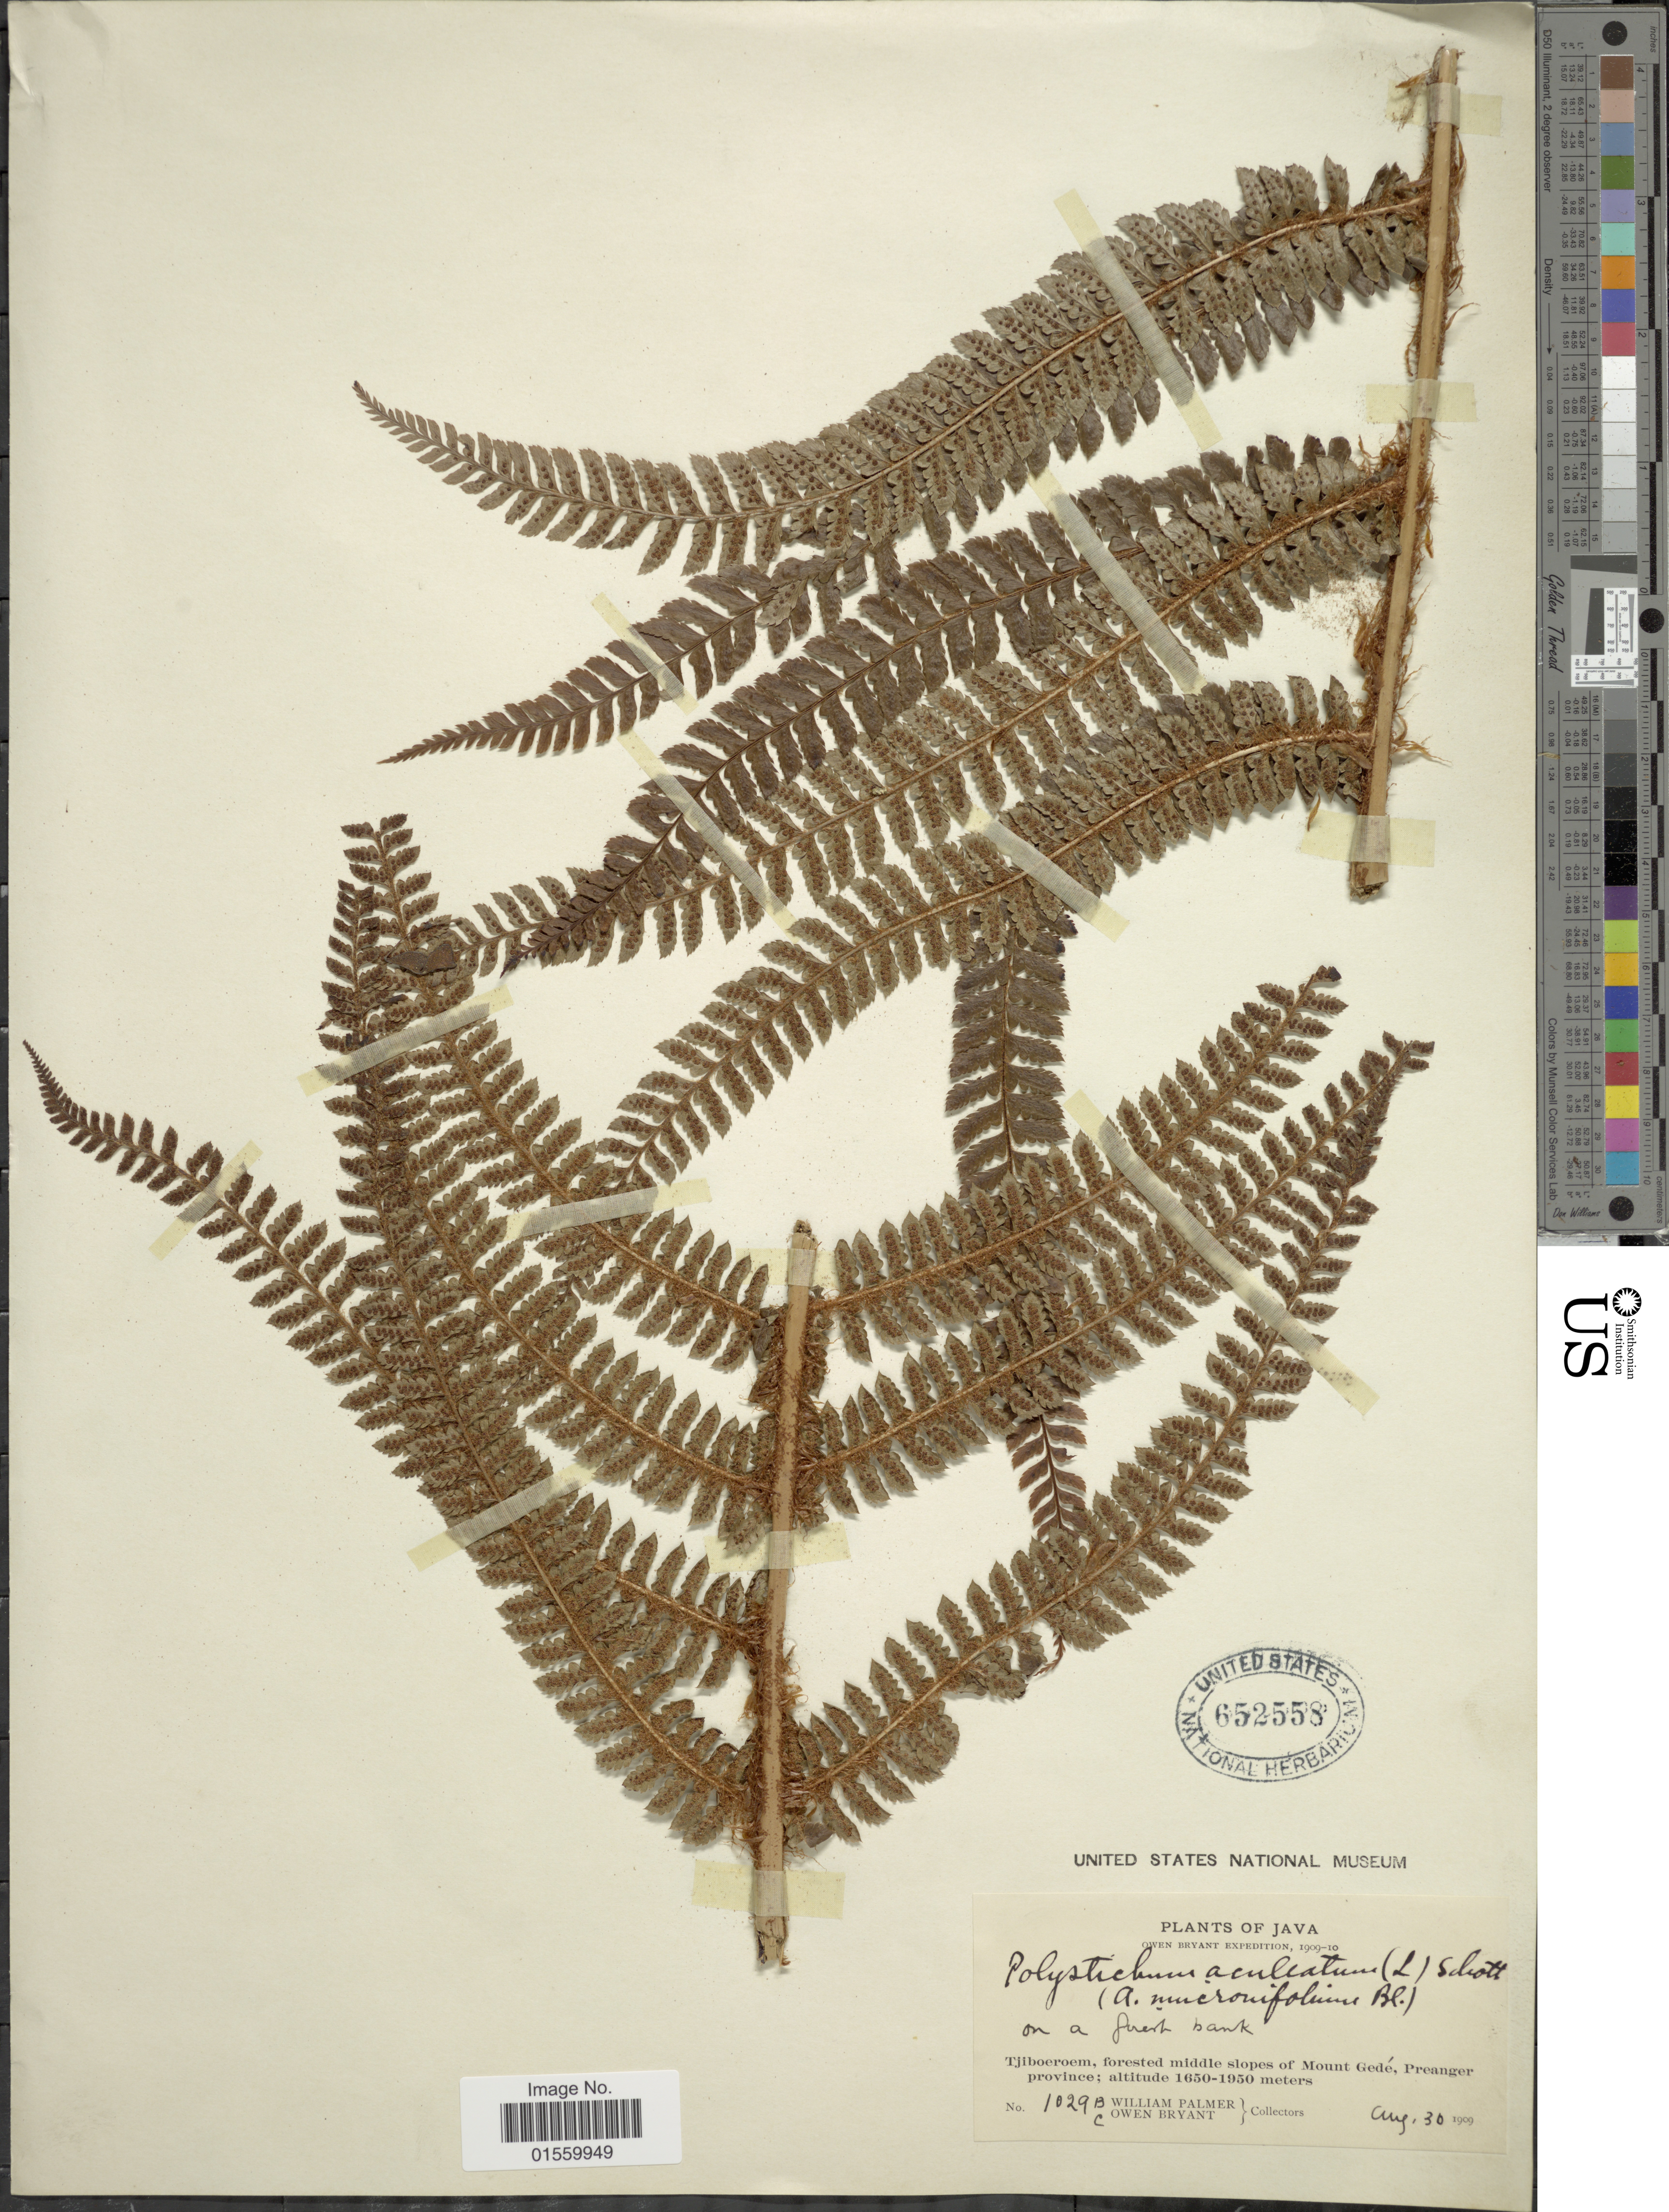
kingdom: Plantae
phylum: Tracheophyta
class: Polypodiopsida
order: Polypodiales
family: Dryopteridaceae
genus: Polystichum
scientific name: Polystichum mucronifolium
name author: (Blume) C. Presl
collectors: W. Palmer & O. Bryant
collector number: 1029BC*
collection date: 1909-08-30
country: Indonesia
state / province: Java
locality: Tjiboeroem, forested middle slopes of Mount Gede, Preanger province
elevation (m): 1650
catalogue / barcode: US 652558